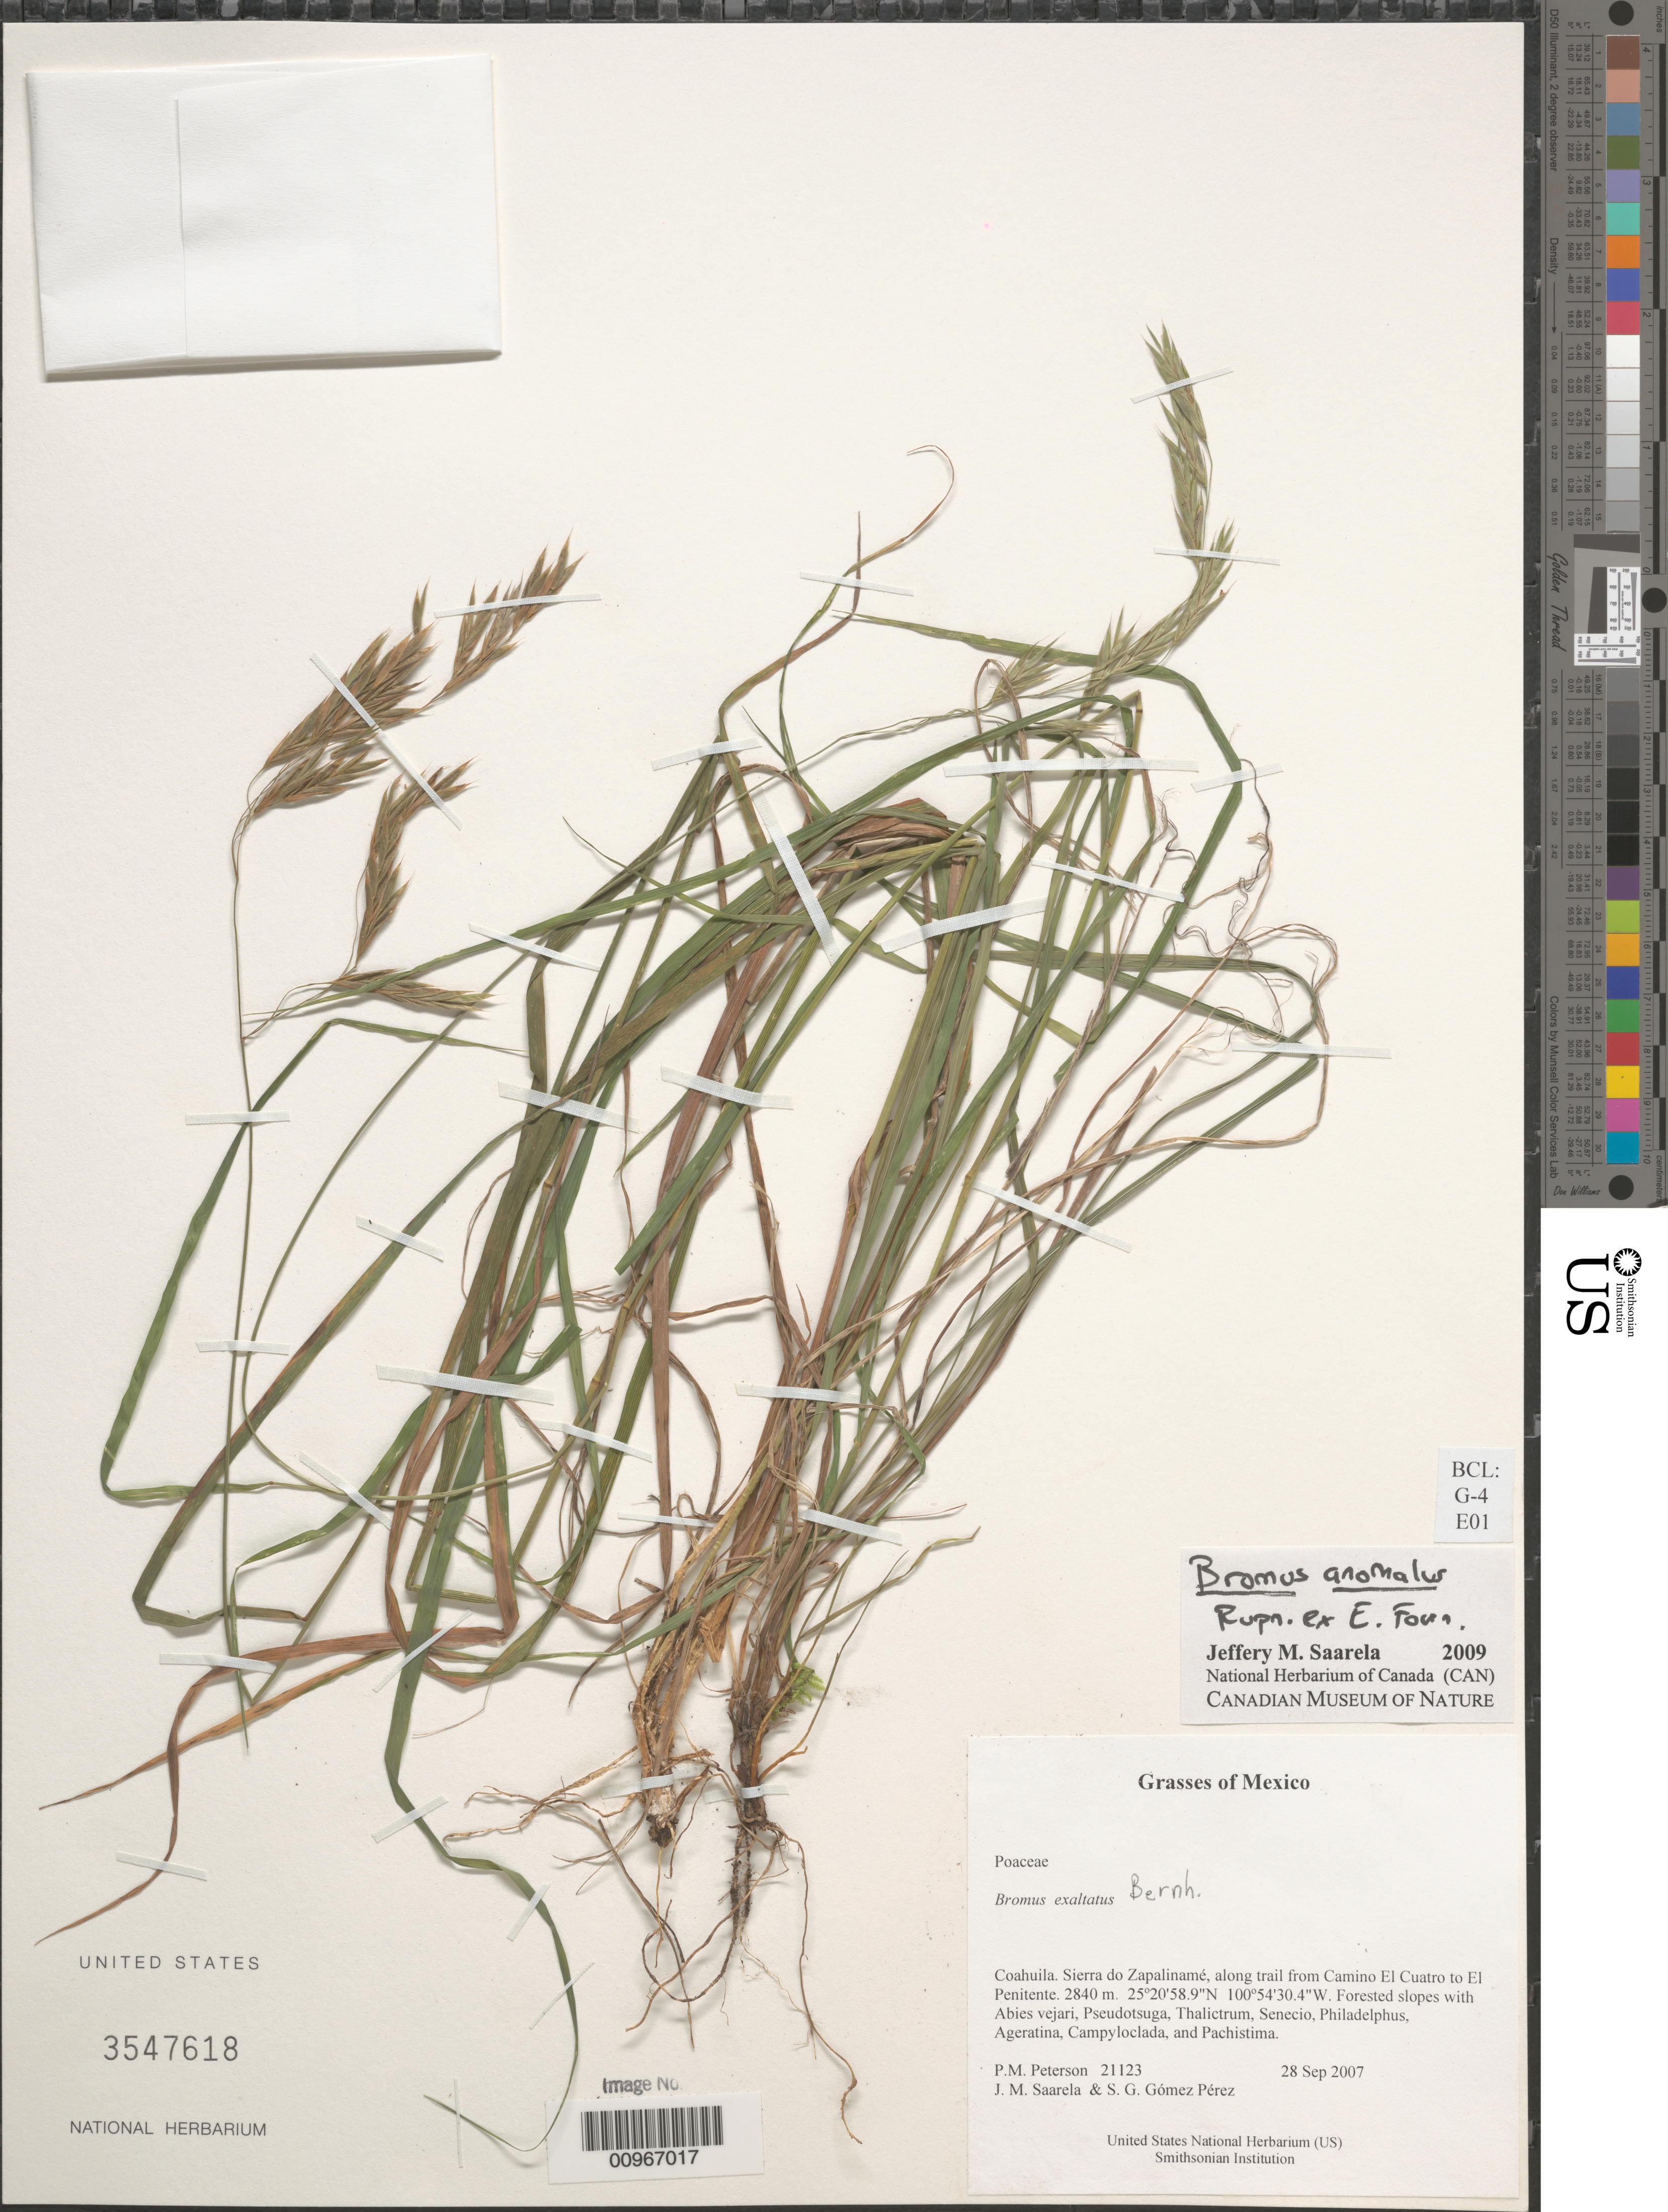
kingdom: Plantae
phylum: Tracheophyta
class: Liliopsida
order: Poales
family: Poaceae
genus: Bromus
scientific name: Bromus anomalus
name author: Rupr. ex E. Fourn.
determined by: Saarela, J. M., (CAN), Canadian Museum of Nature (CANADA)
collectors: P. M. Peterson, J. Saarela & S. Gómez Pérez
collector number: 21123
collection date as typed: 28 Sep 2007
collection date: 2007-09-28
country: Mexico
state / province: Coahuila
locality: Sierra do Zapalinamé, along trail from Camino El Cuatro to El Penitente.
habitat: Forested slopes with Abies vejari, Pseudotsuga, Thalictrum, Senecio, Philadelphus, Ageratina, Campyloclada, and Pachistima.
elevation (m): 2840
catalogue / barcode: US 3547618